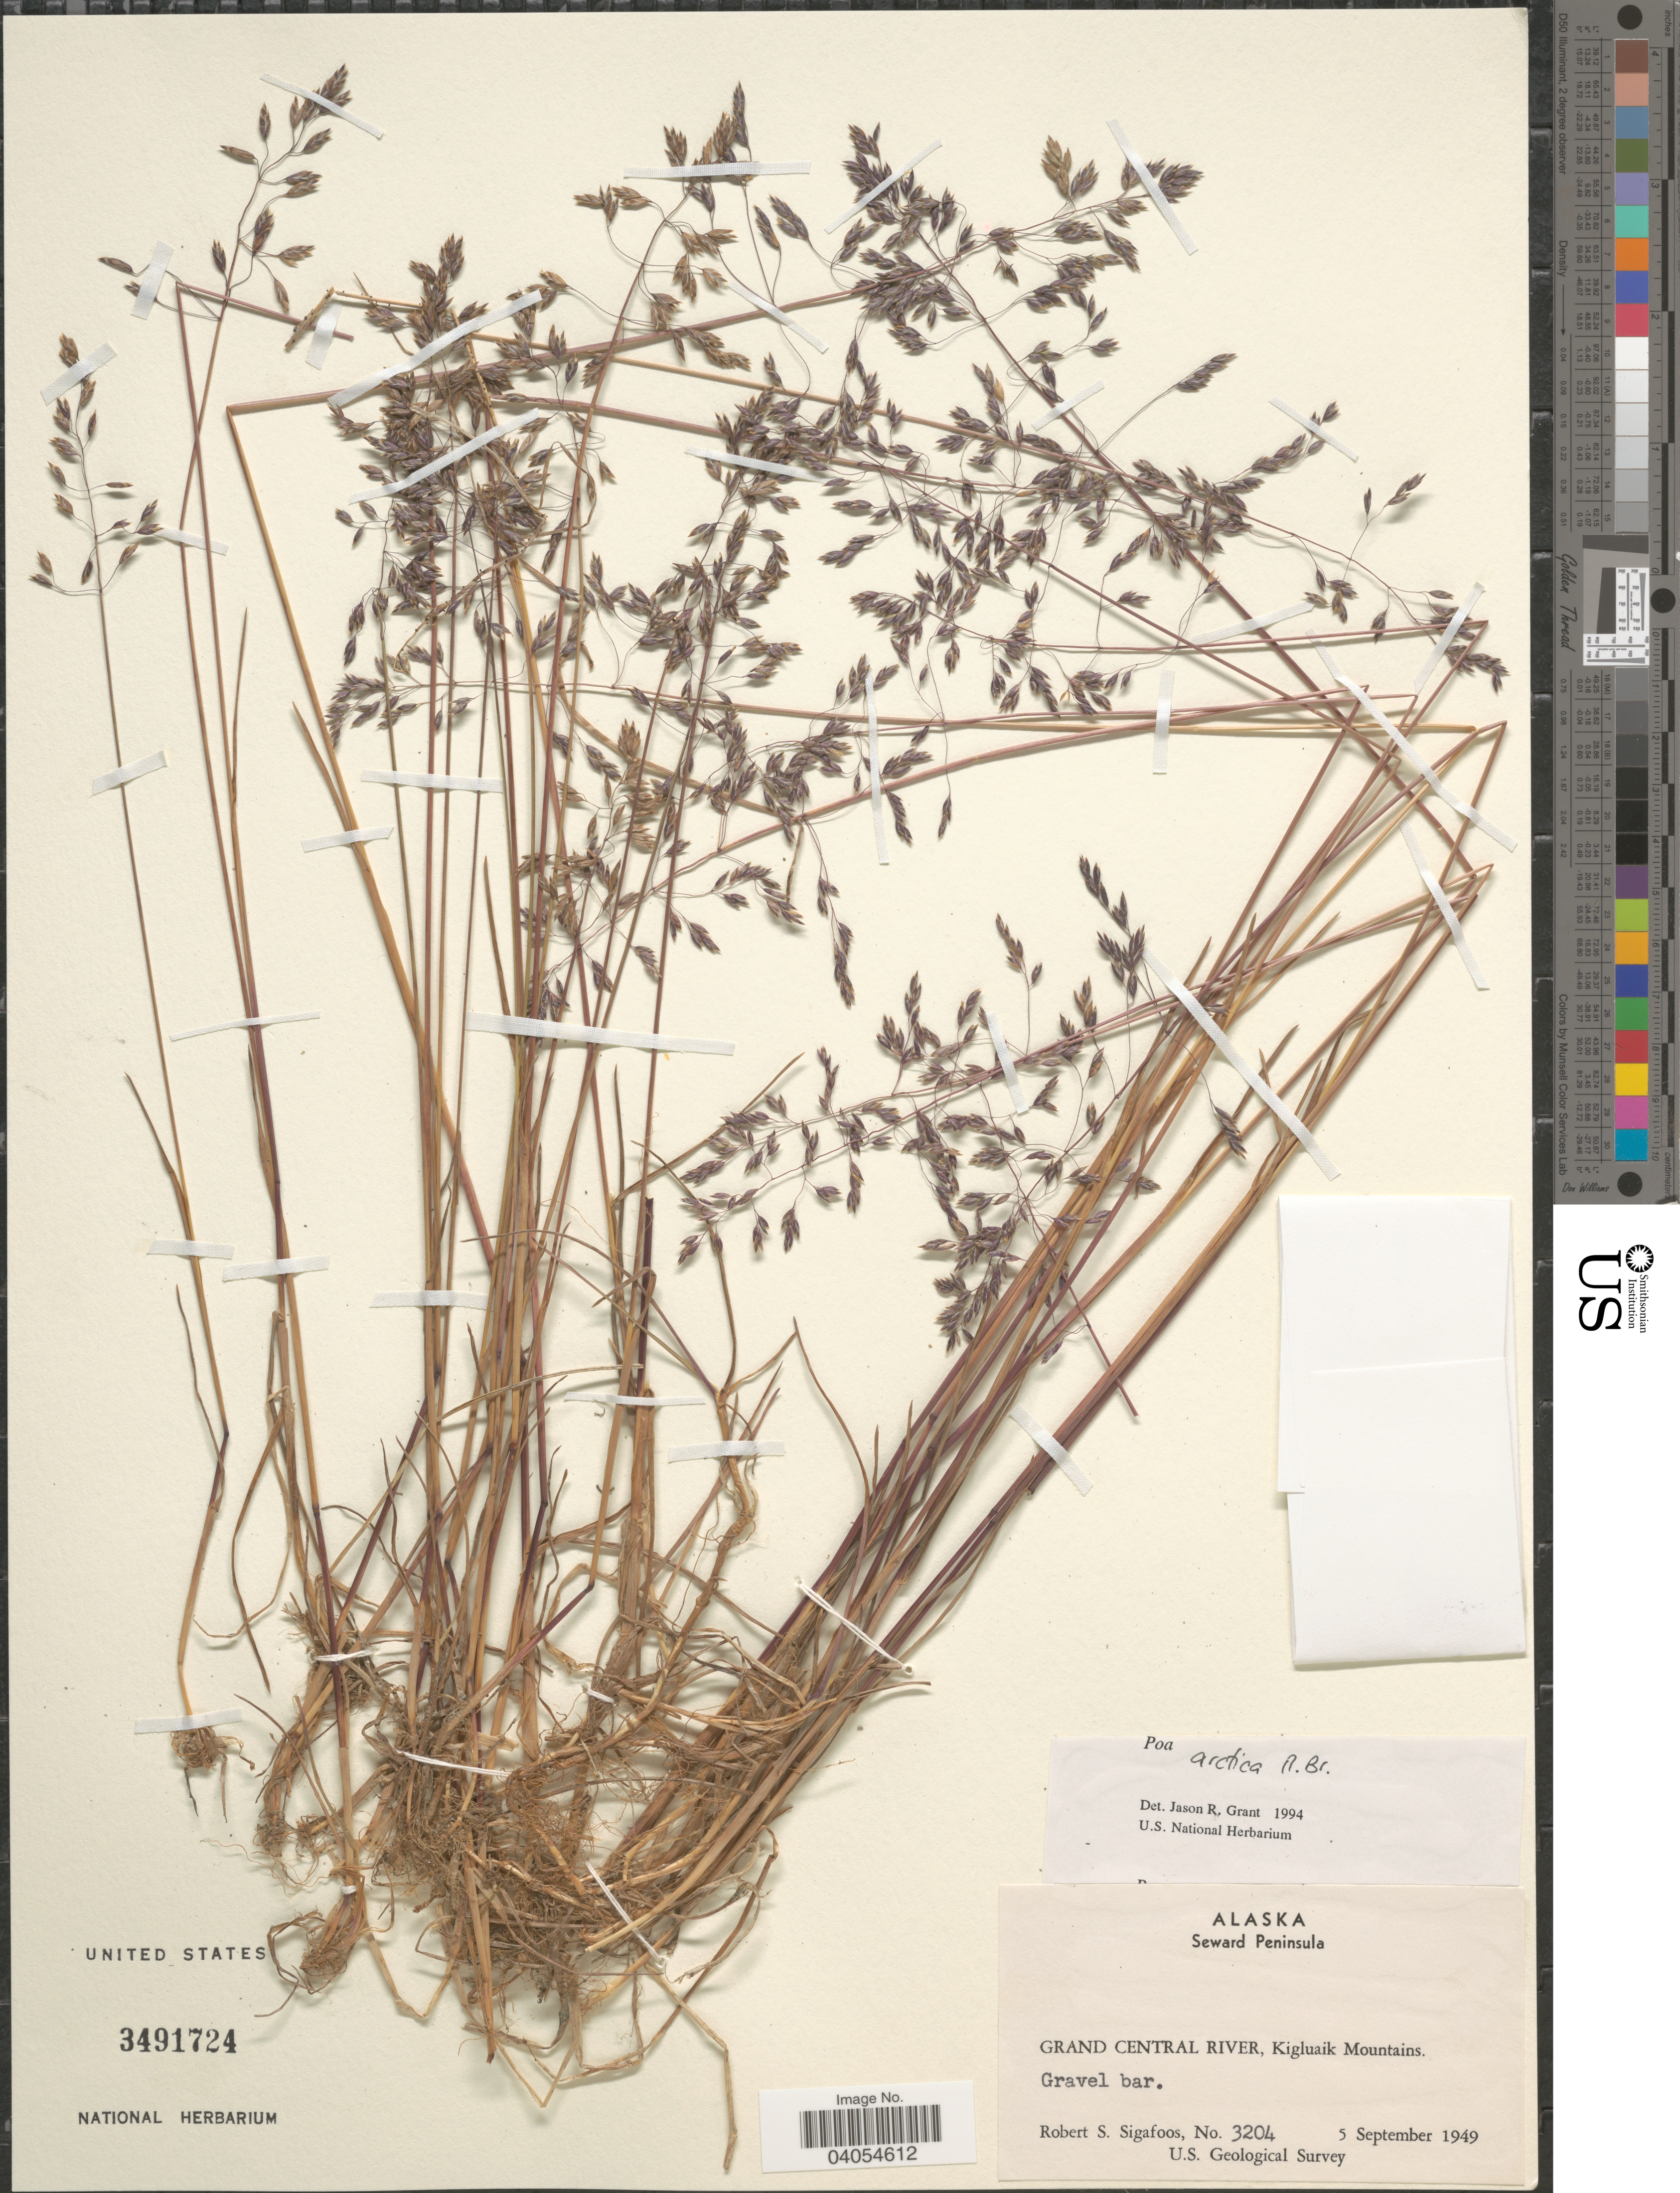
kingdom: Plantae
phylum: Tracheophyta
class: Liliopsida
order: Poales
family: Poaceae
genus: Poa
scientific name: Poa arctica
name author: R. Br.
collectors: R. Sigafoos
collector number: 3204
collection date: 1949-09-05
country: United States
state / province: Alaska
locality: Seward Peninsula. Grand Central River, Kigluaik Mountains.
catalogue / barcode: US 3491724